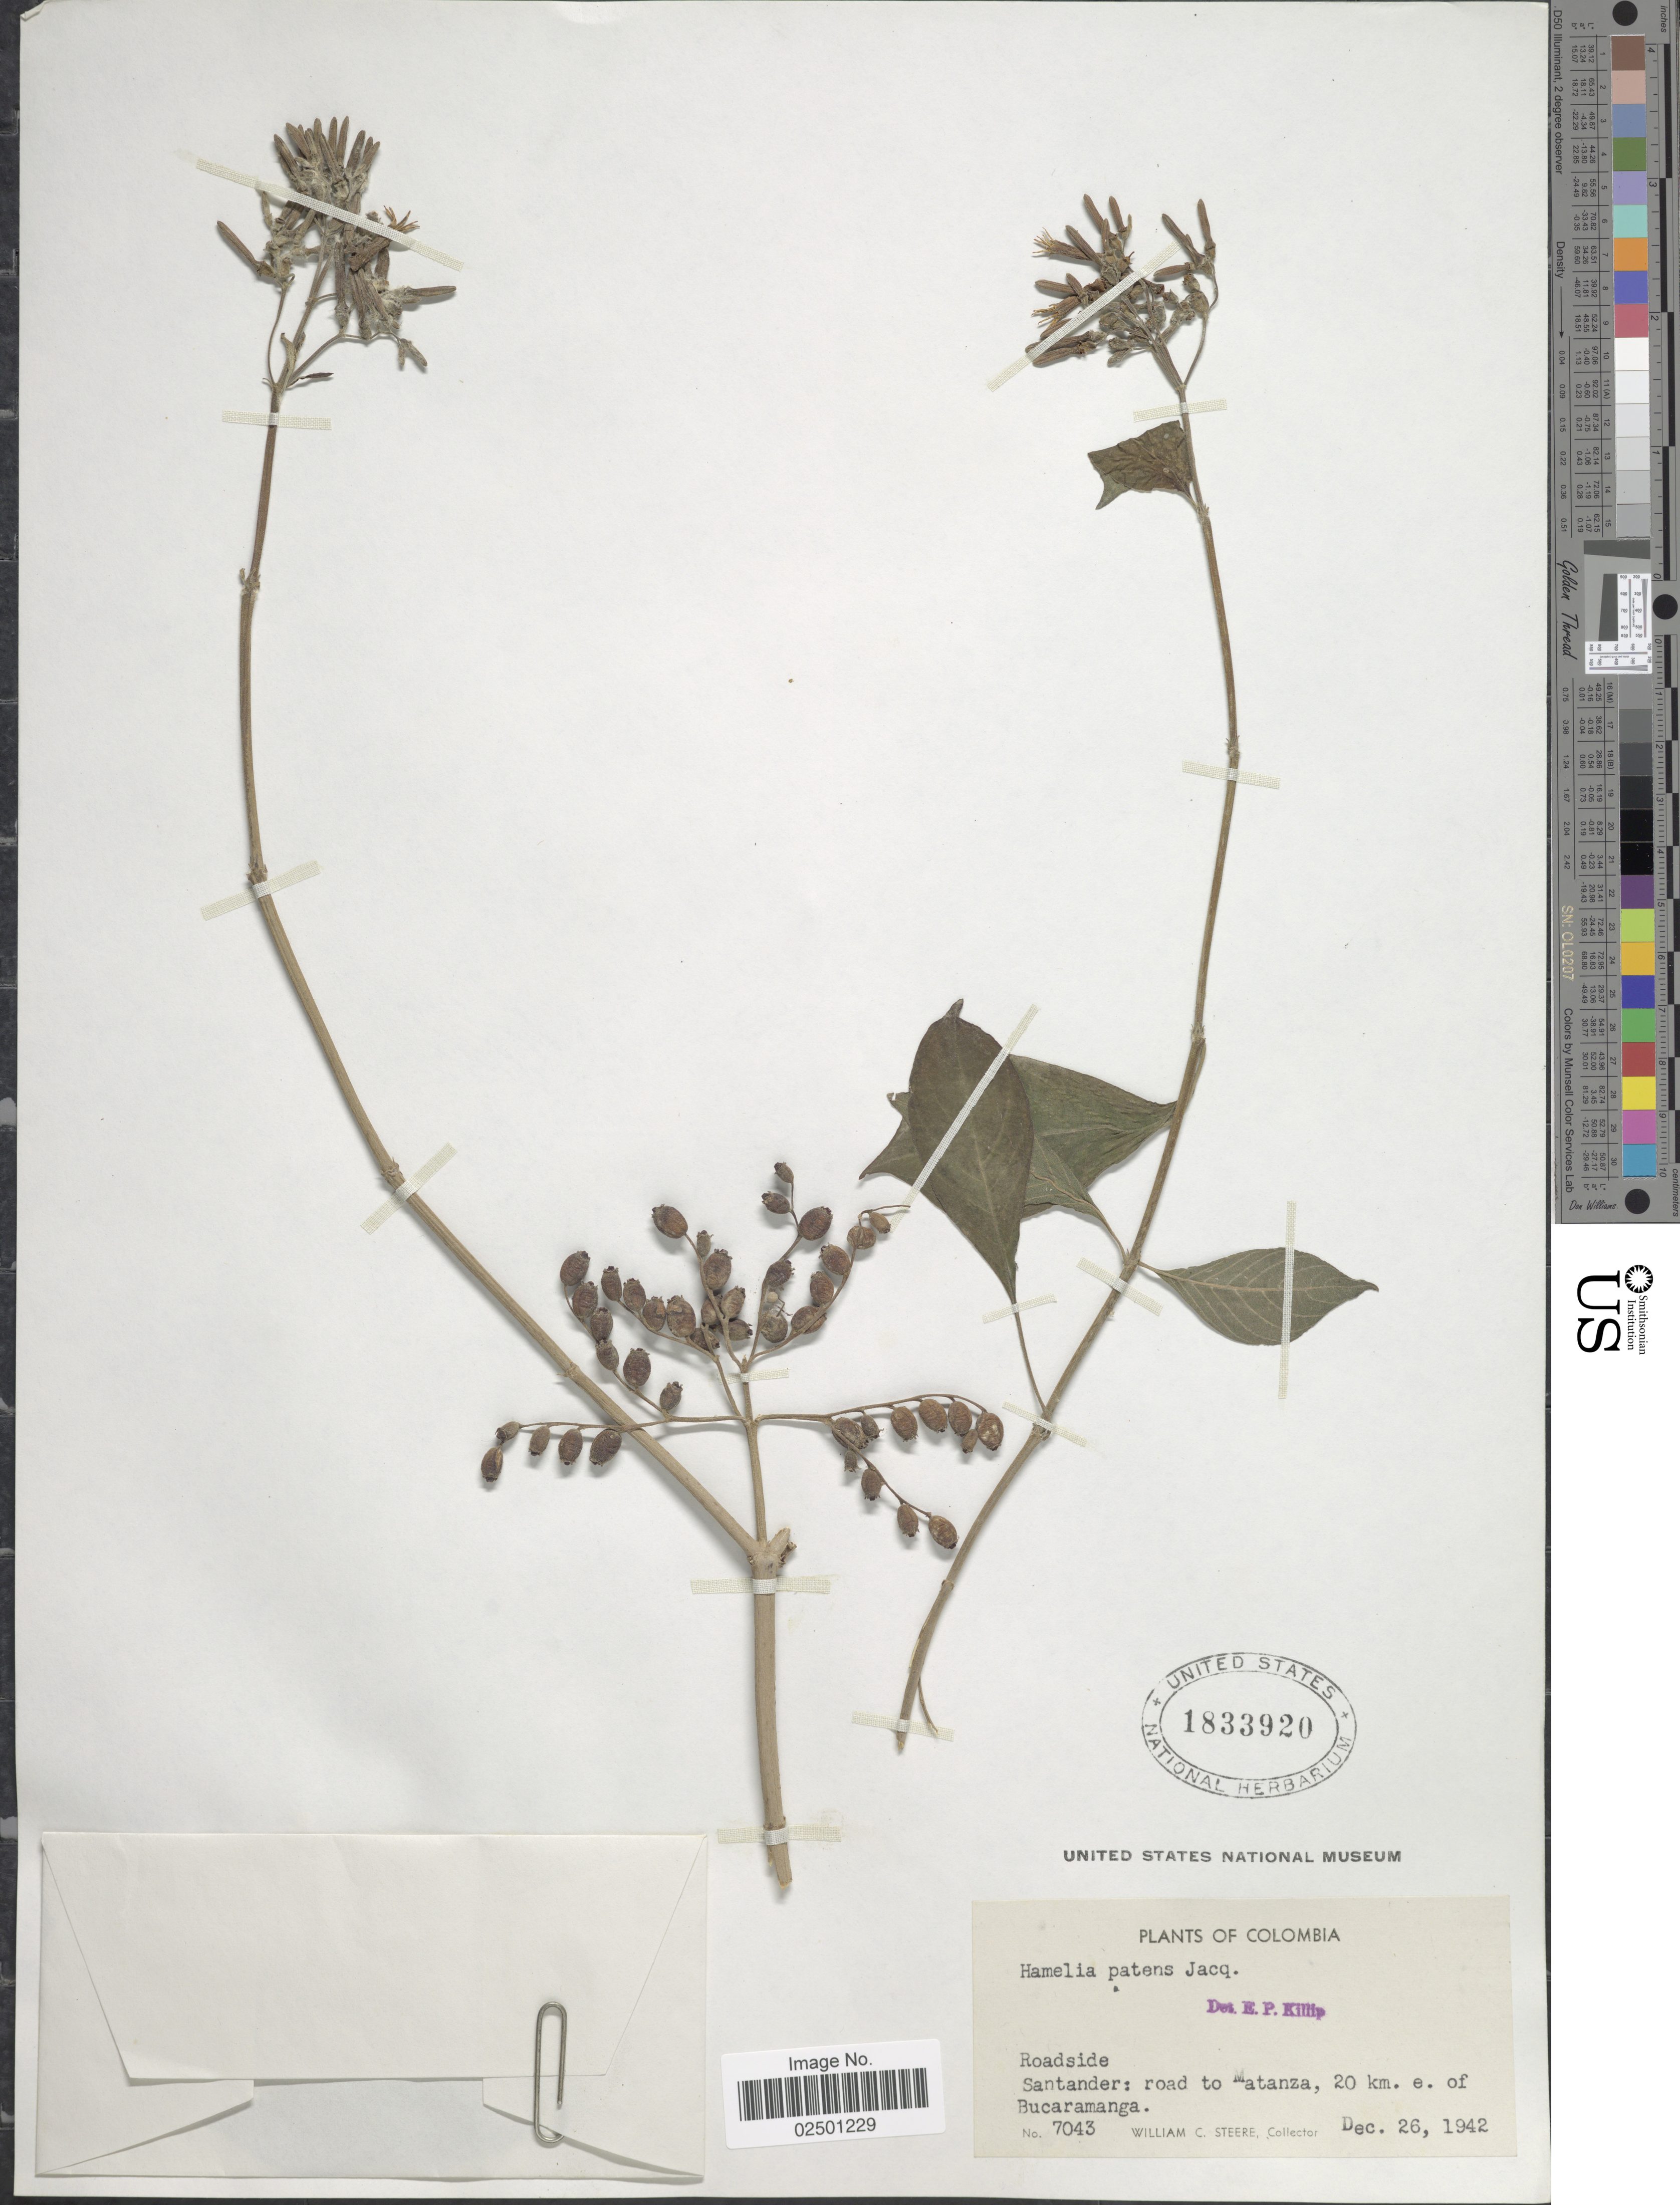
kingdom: Plantae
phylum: Tracheophyta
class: Magnoliopsida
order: Gentianales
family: Rubiaceae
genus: Hamelia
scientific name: Hamelia patens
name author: Jacq.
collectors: W. C. Steere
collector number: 7043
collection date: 1942-12-26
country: Colombia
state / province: Santander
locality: Roadside. Road to Matanza, 20 km. e. of Bucaramanga.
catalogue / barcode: US 1833920